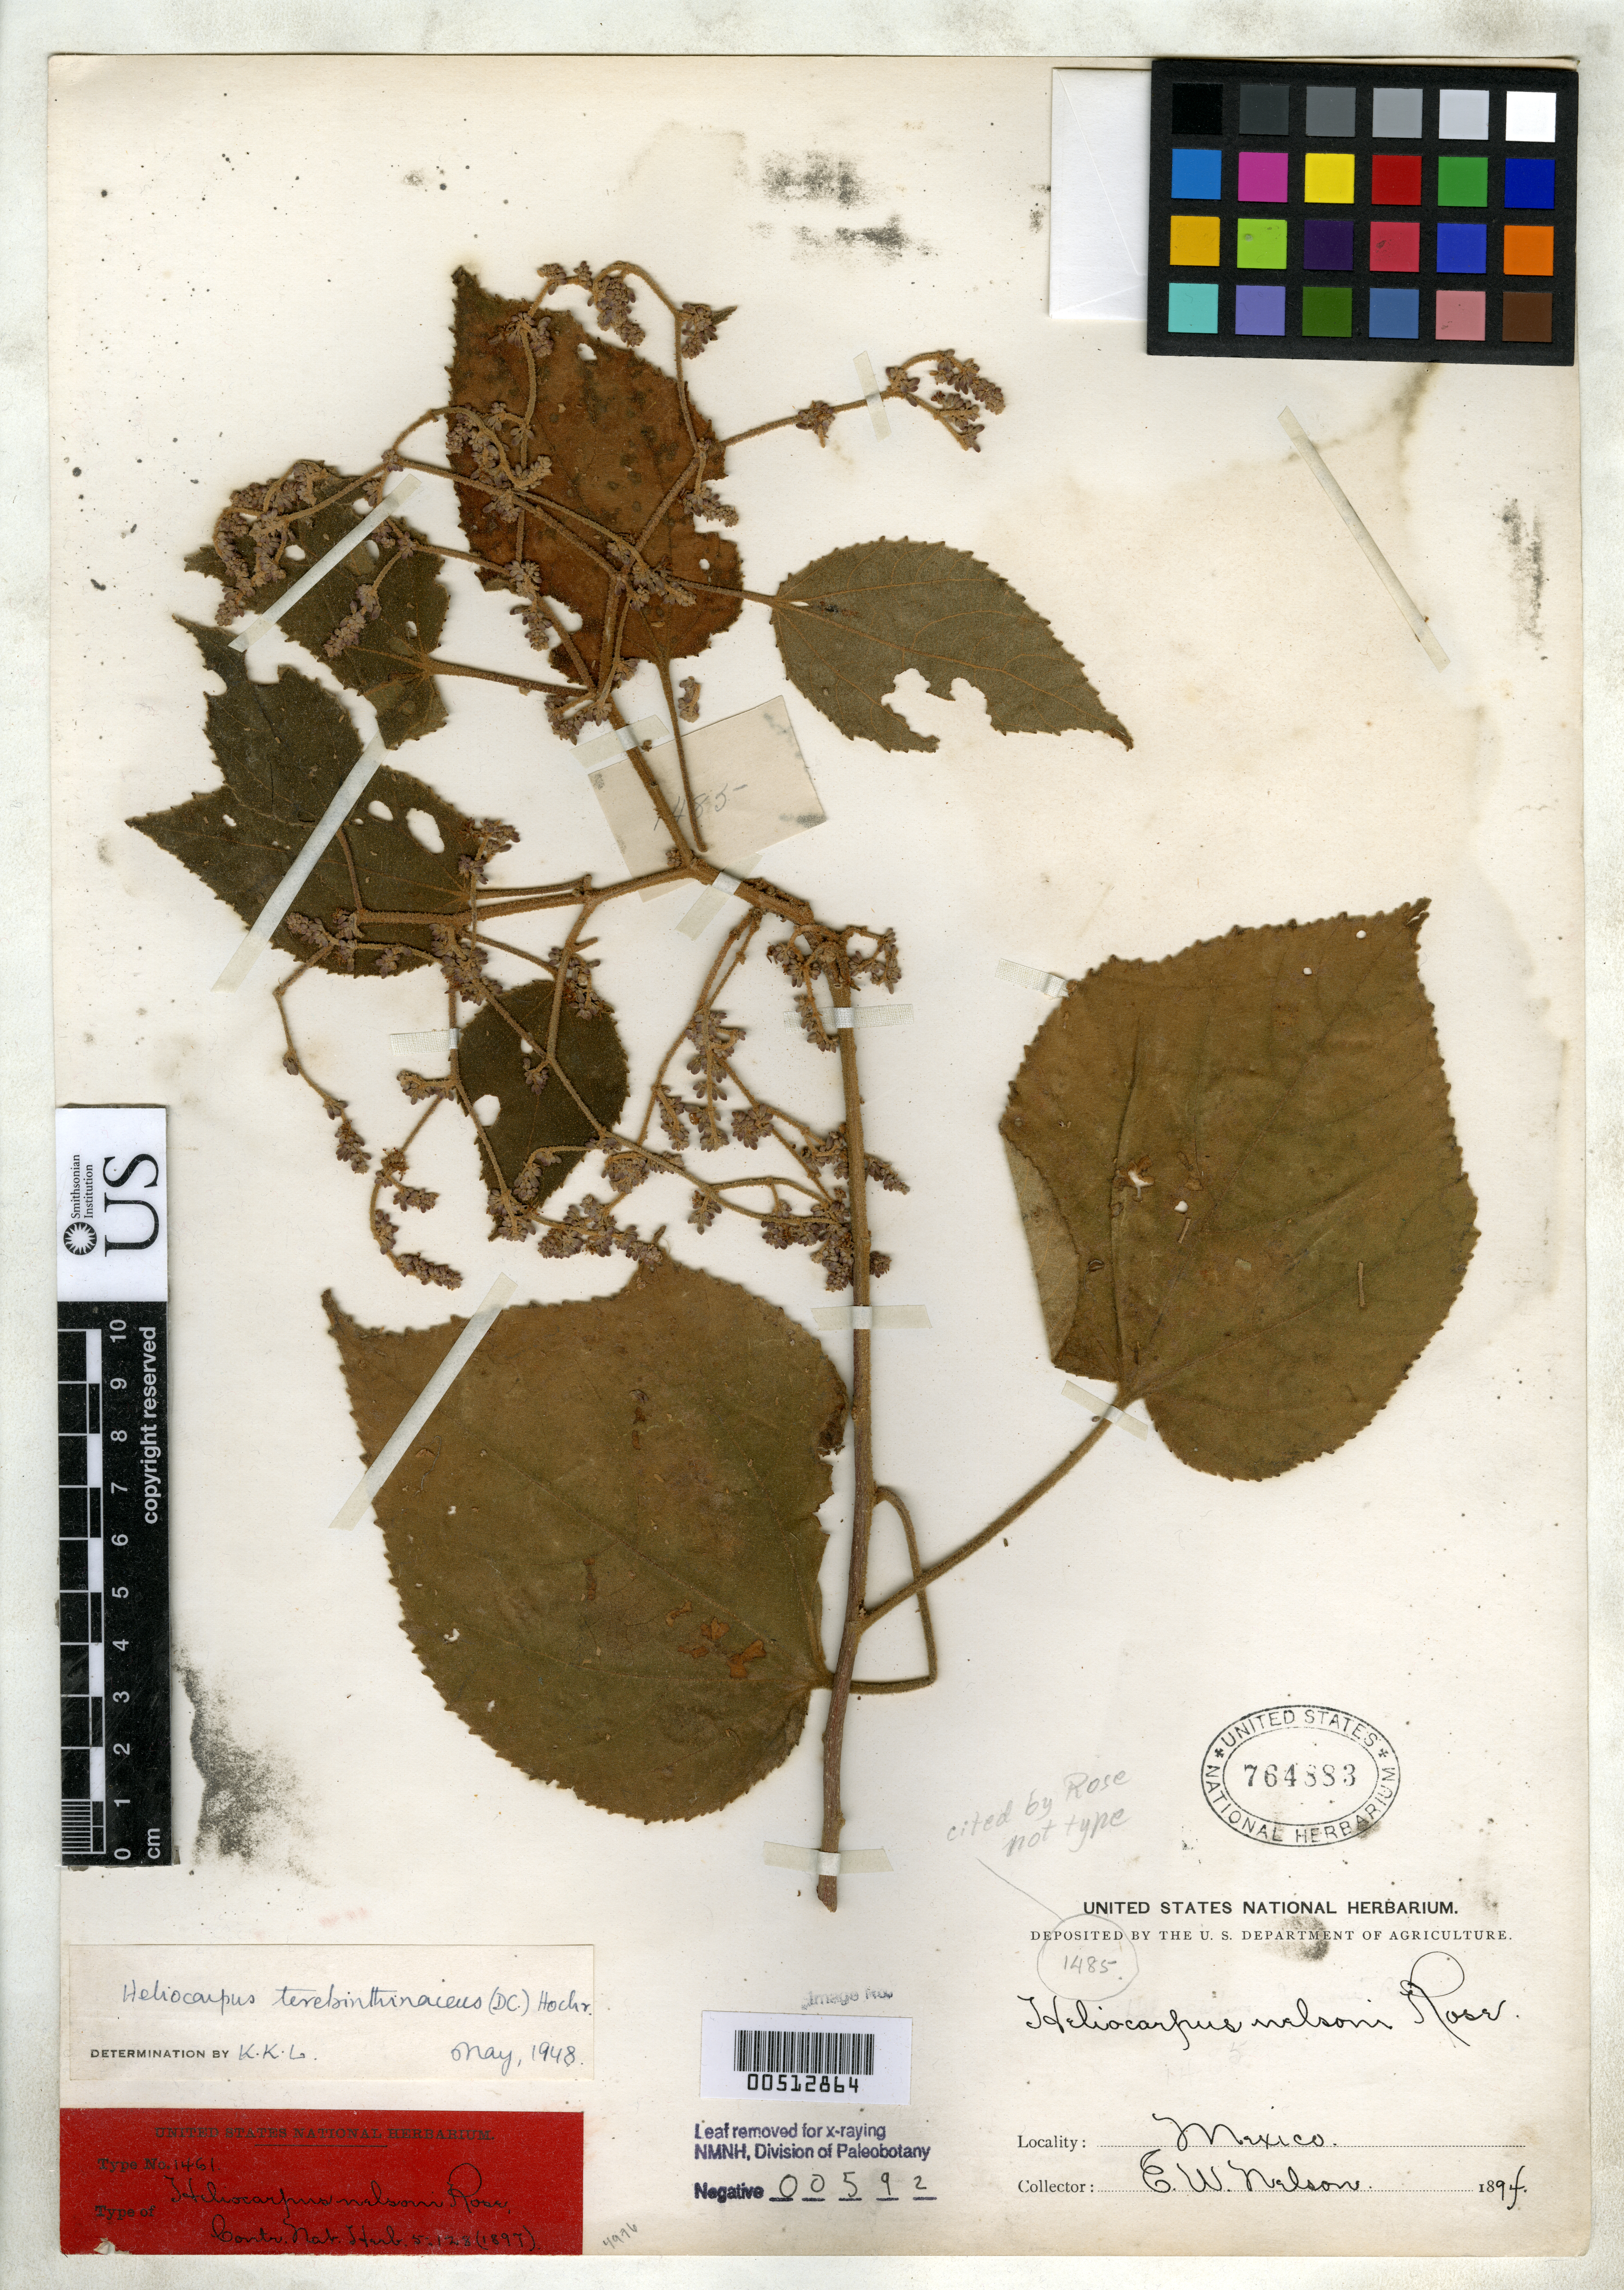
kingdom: Plantae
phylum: Tracheophyta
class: Magnoliopsida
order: Malvales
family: Malvaceae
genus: Heliocarpus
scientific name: Heliocarpus nelsonii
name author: Rose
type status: Possible Syntype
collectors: E. W. Nelson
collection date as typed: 1894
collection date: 1894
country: Mexico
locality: E of Monserrat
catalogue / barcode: US 764883